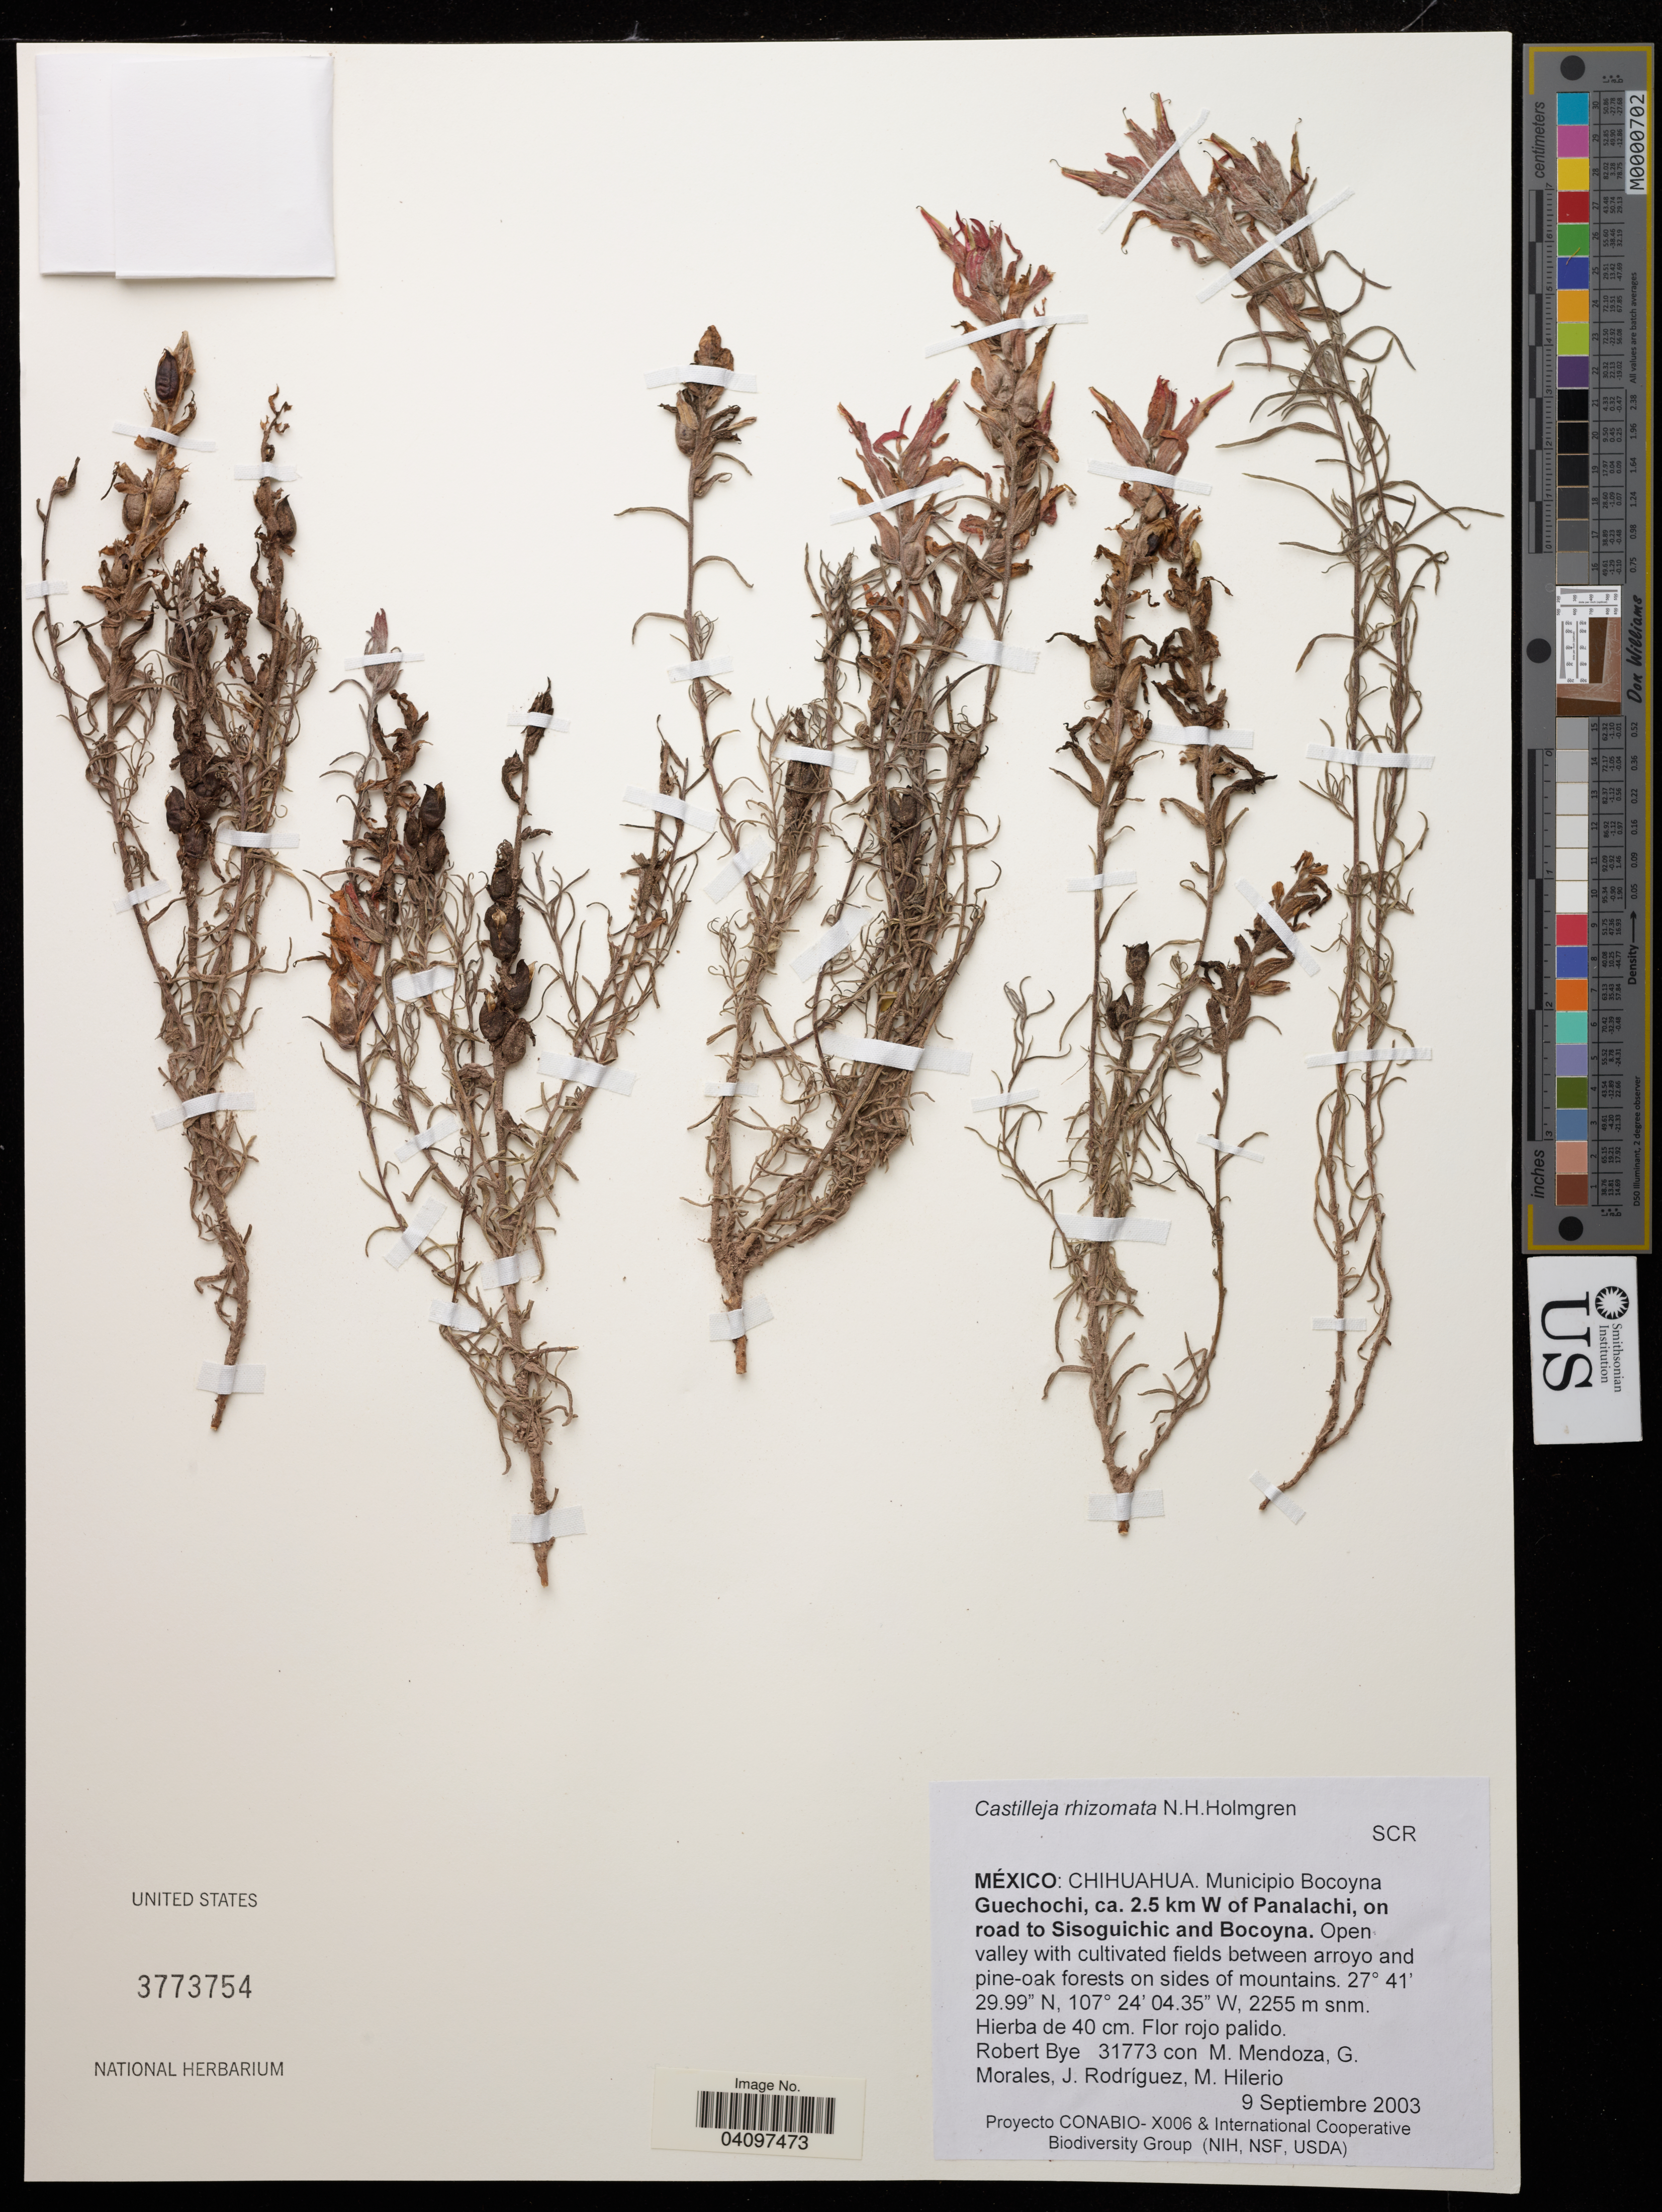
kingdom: Plantae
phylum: Tracheophyta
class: Magnoliopsida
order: Lamiales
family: Orobanchaceae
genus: Castilleja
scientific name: Castilleja rhizomata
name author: N.H. Holmgren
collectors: R. Bye, M. Mendoza, G. Morales & J. Rodriguez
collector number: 31773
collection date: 2003-09-09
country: Mexico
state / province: Chihuahua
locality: Municipio Bocoyna Guechochi, ca. 2.5 km W of Panalachi, on road to Sisoguichic and Bocoyna.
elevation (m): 2255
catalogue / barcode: US 3773754